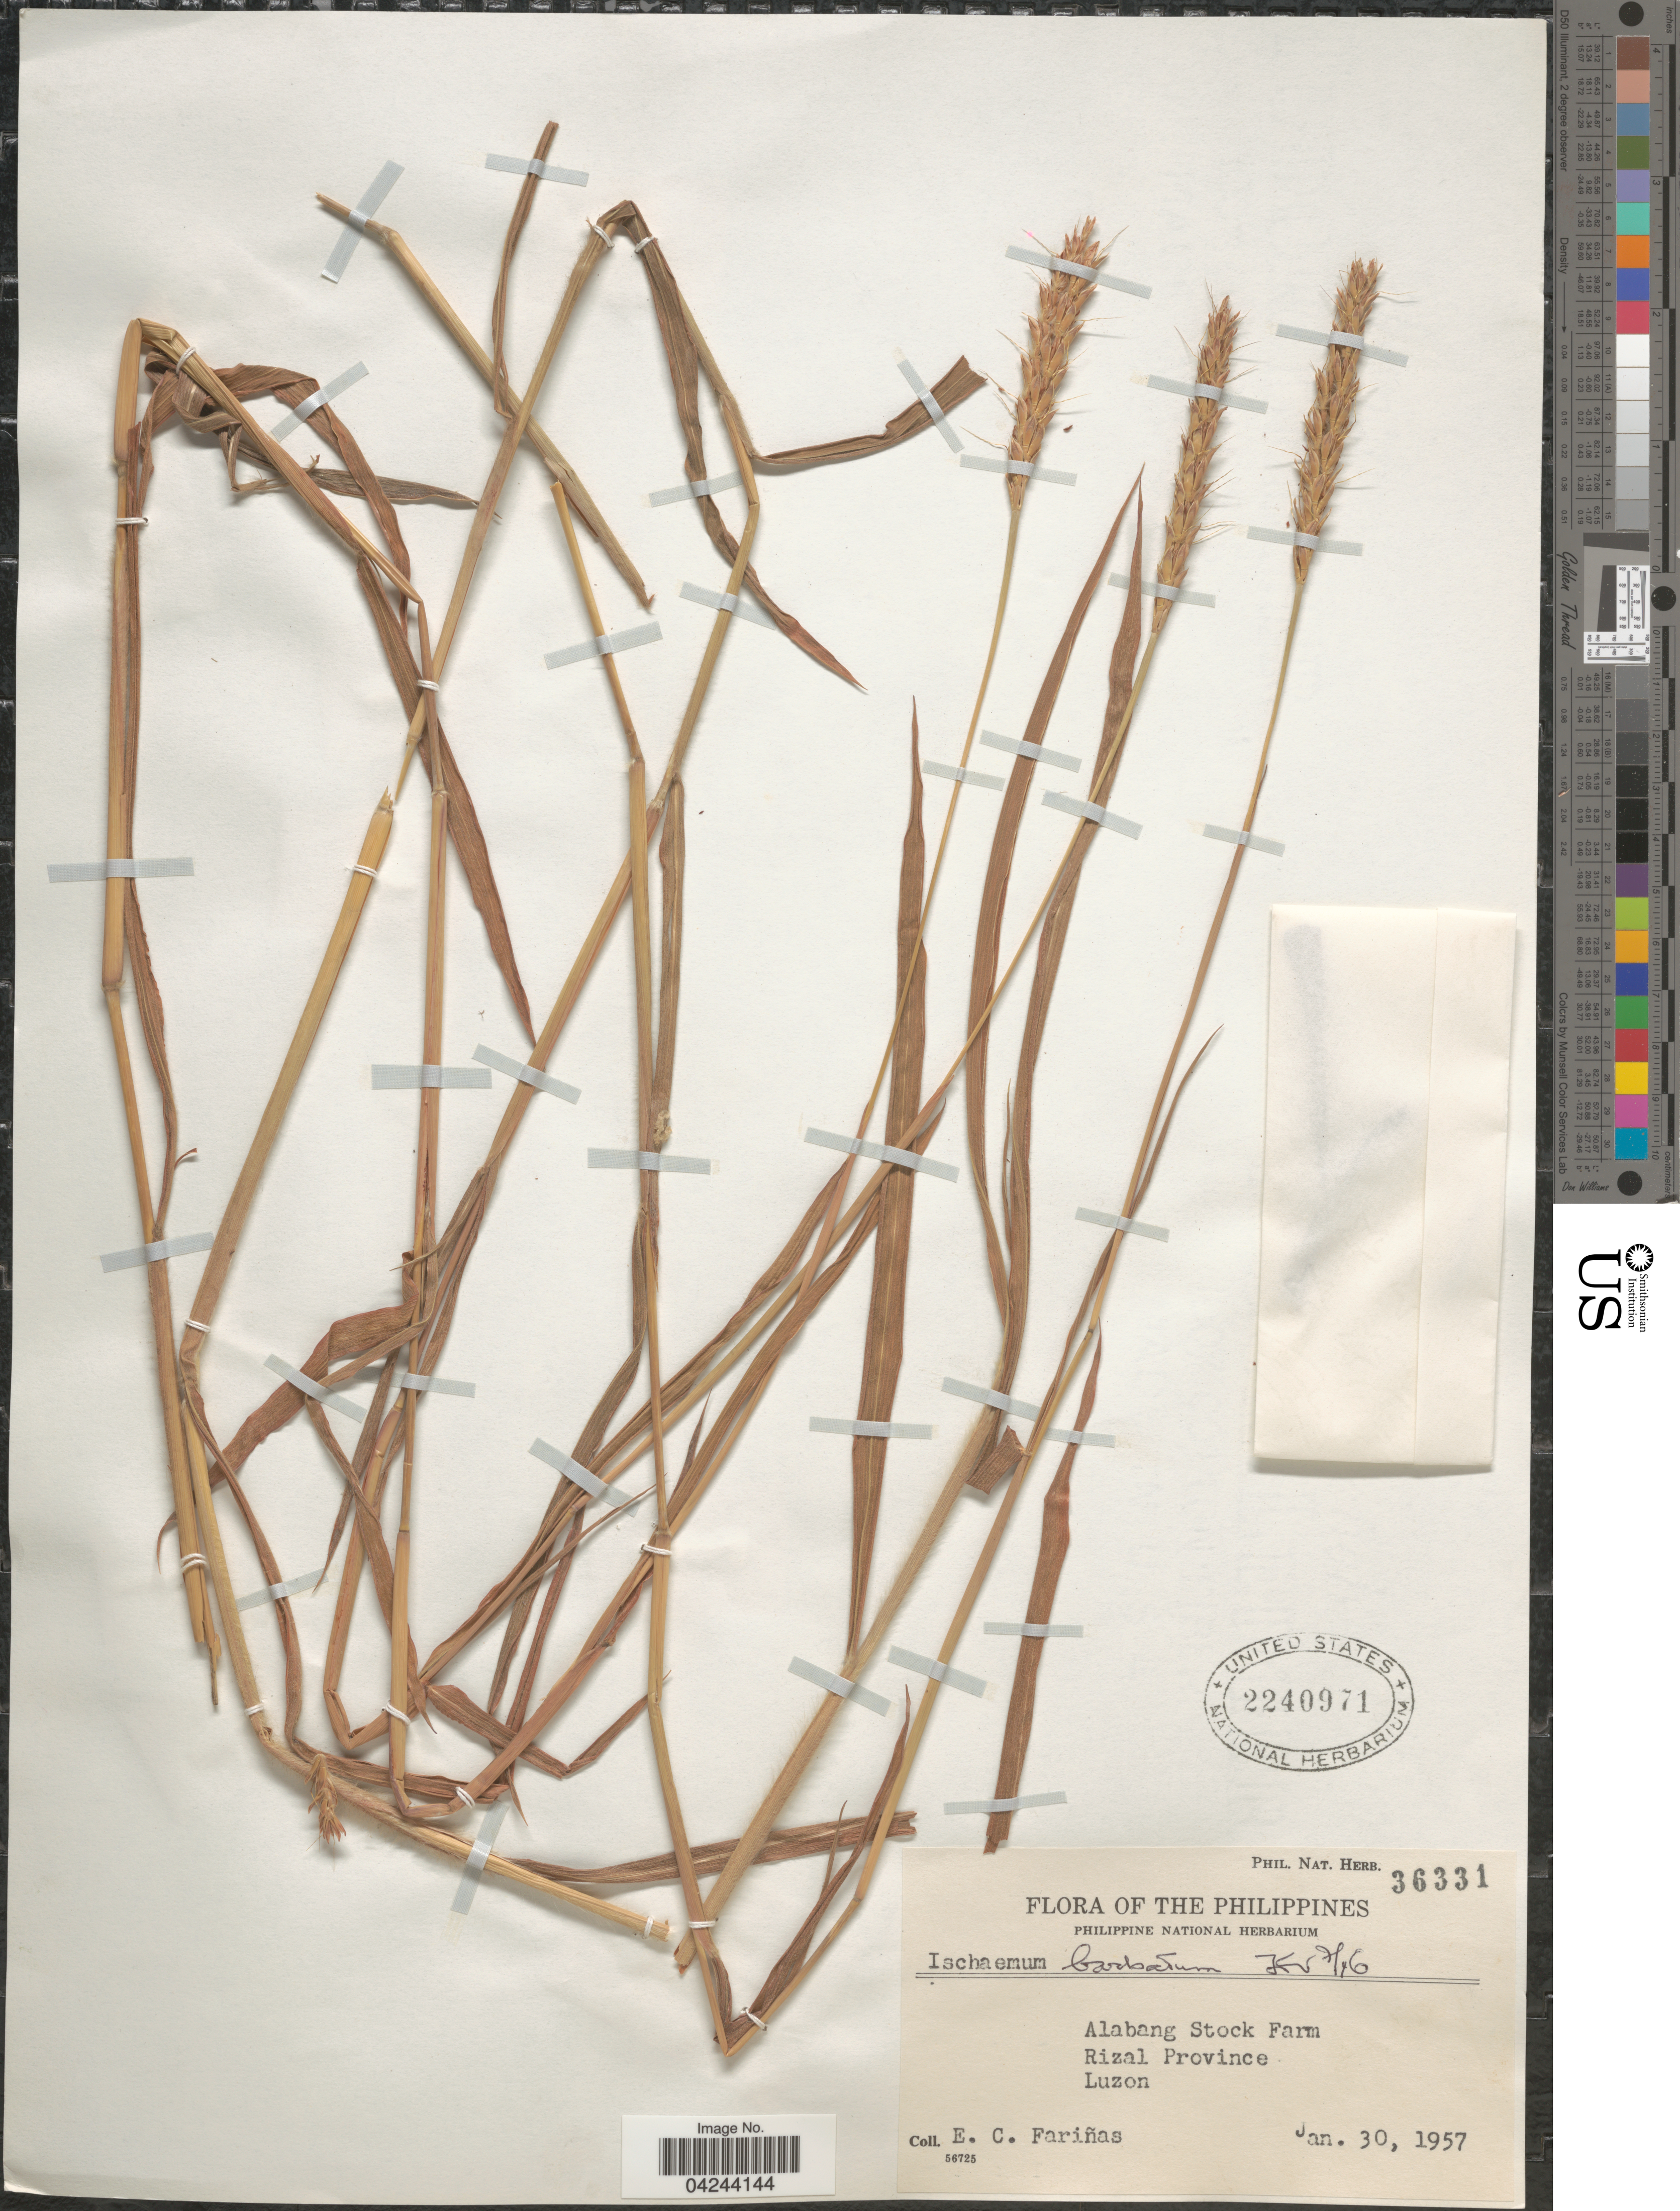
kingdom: Plantae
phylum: Tracheophyta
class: Liliopsida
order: Poales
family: Poaceae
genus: Ischaemum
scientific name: Ischaemum barbatum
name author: Blume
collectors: E. Farinas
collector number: Phil. Nat. Heb. 36331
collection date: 1957-01-30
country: Philippines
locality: Alabang Stock Farm. Rizal Province. Luzon.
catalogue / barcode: US 2240971